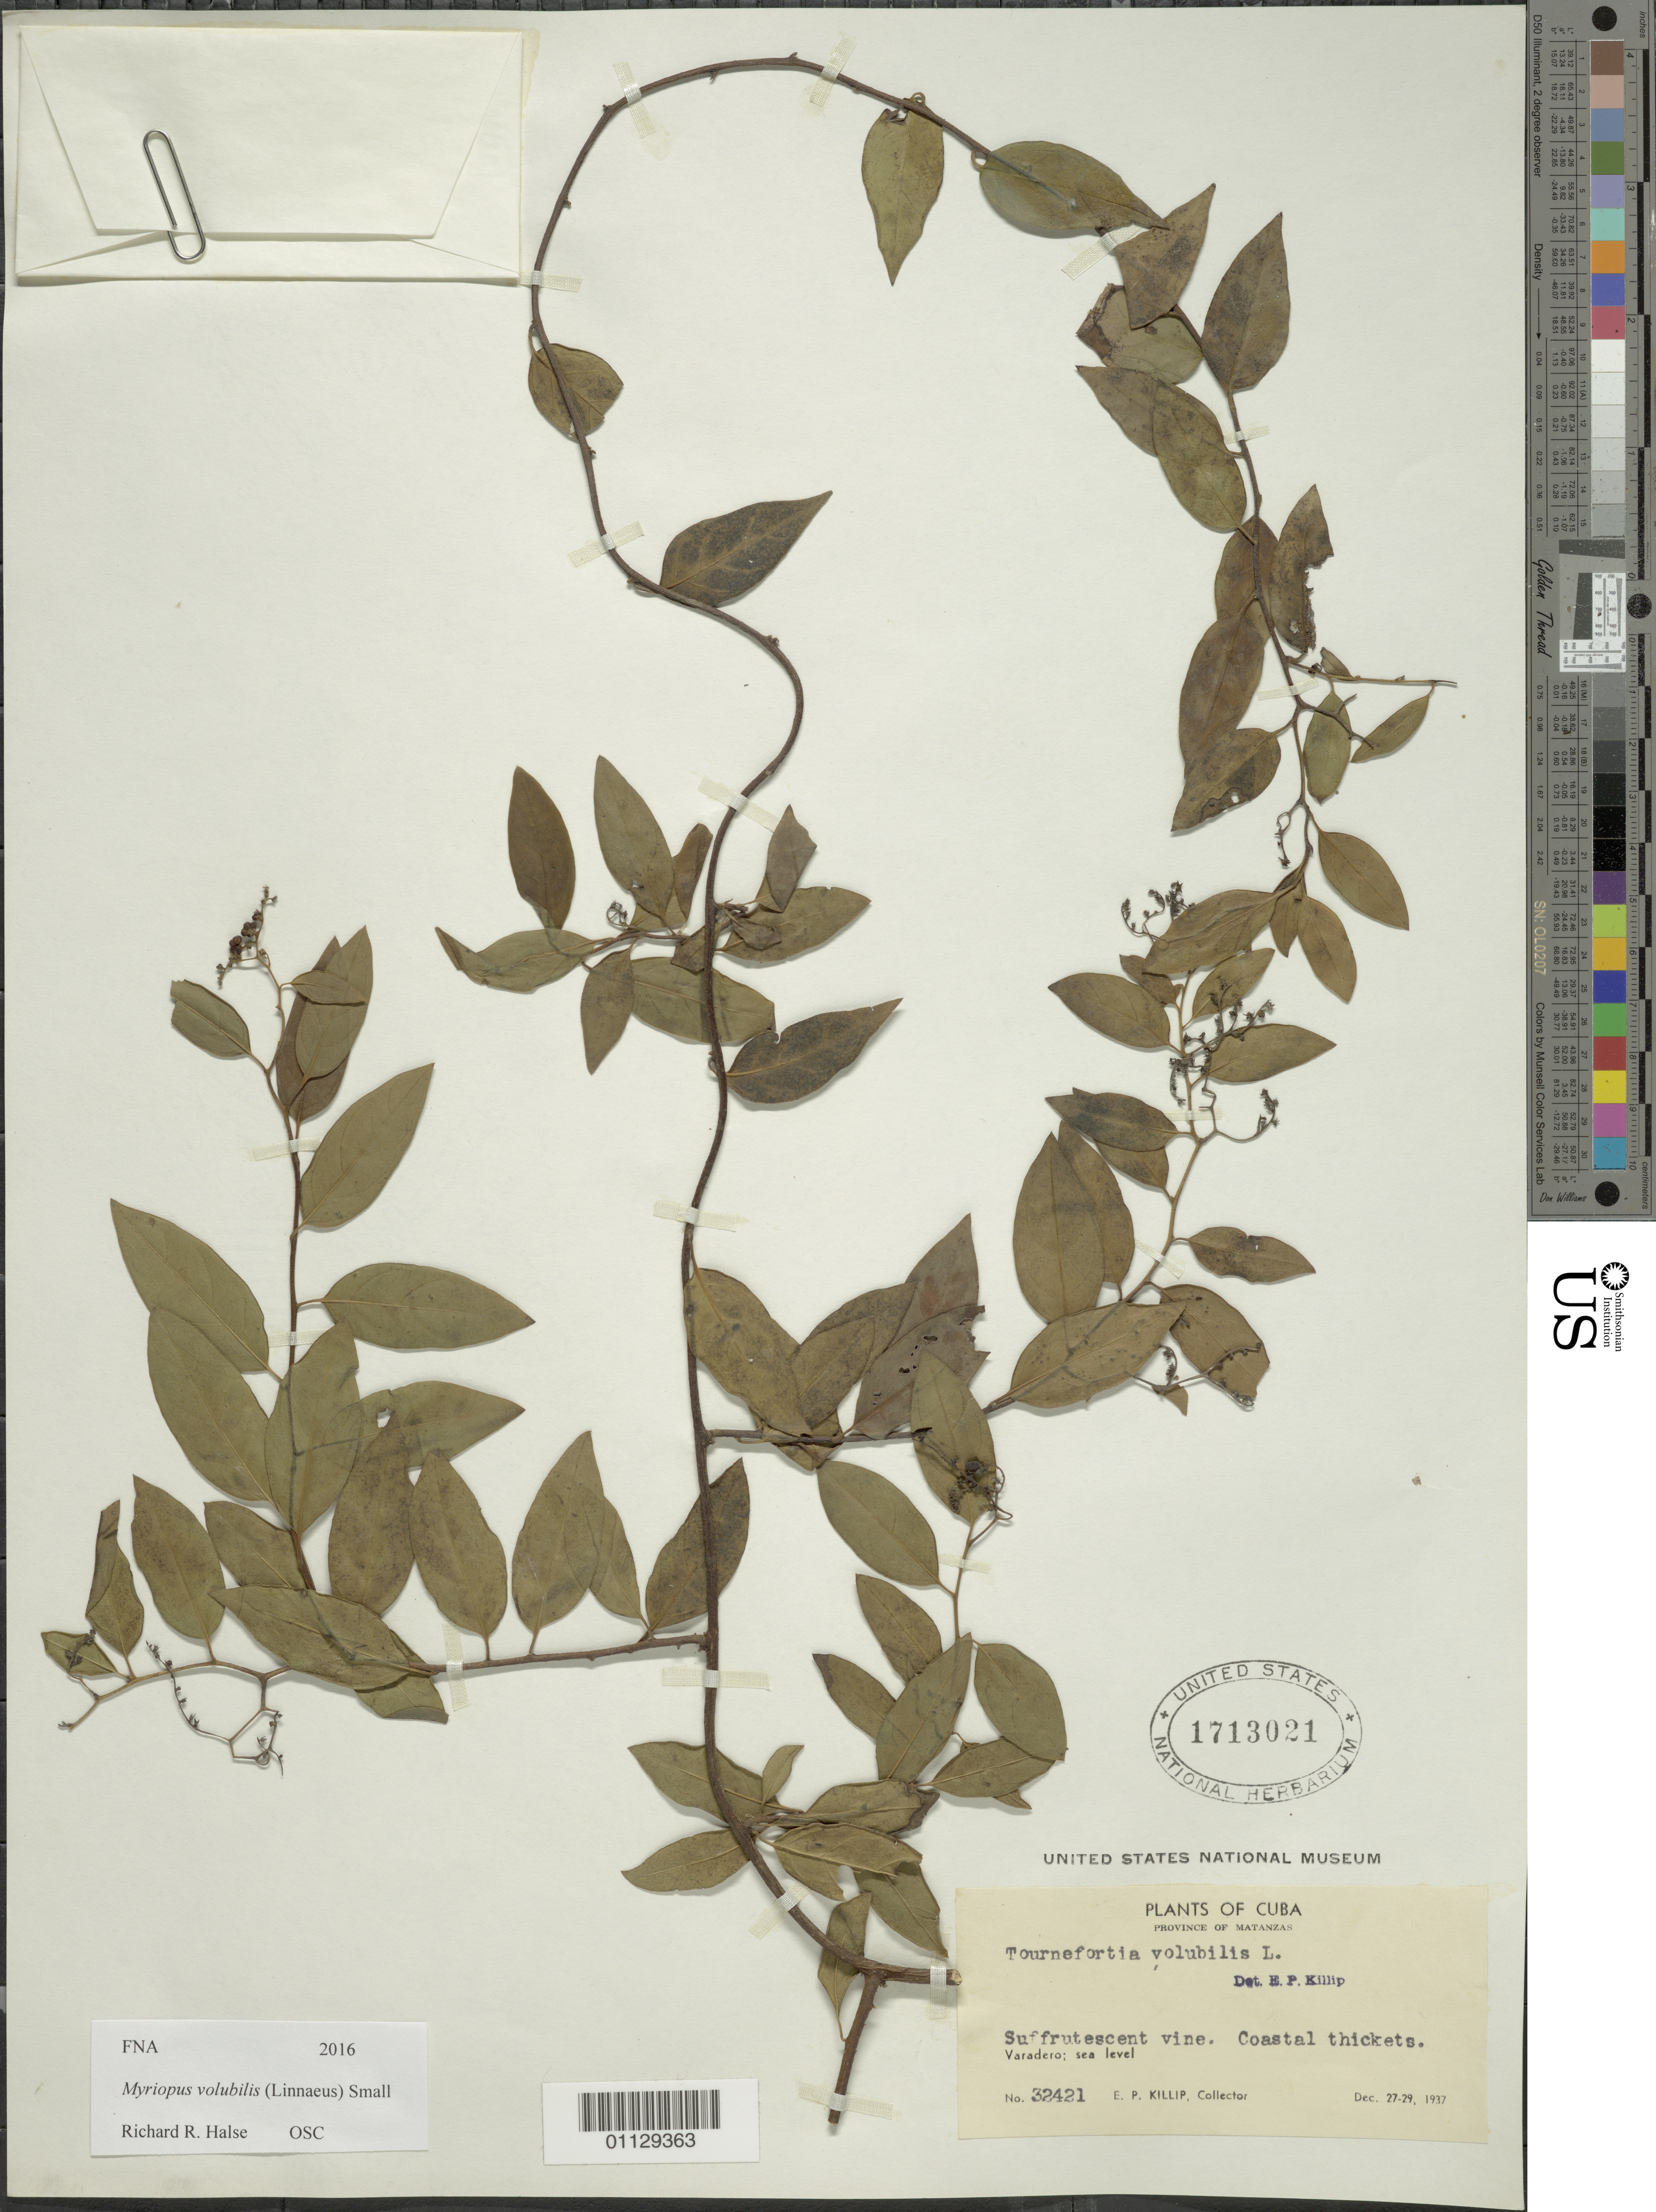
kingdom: Plantae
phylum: Tracheophyta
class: Magnoliopsida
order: Boraginales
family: Heliotropiaceae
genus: Tournefortia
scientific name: Tournefortia volubilis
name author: L.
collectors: E. P. Killip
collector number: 32421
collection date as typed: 27 Dec 1937 to 29 Dec 1937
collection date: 1937-12-27/1937-12-29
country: Cuba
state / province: Matanzas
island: Cuba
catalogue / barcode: US 1713021